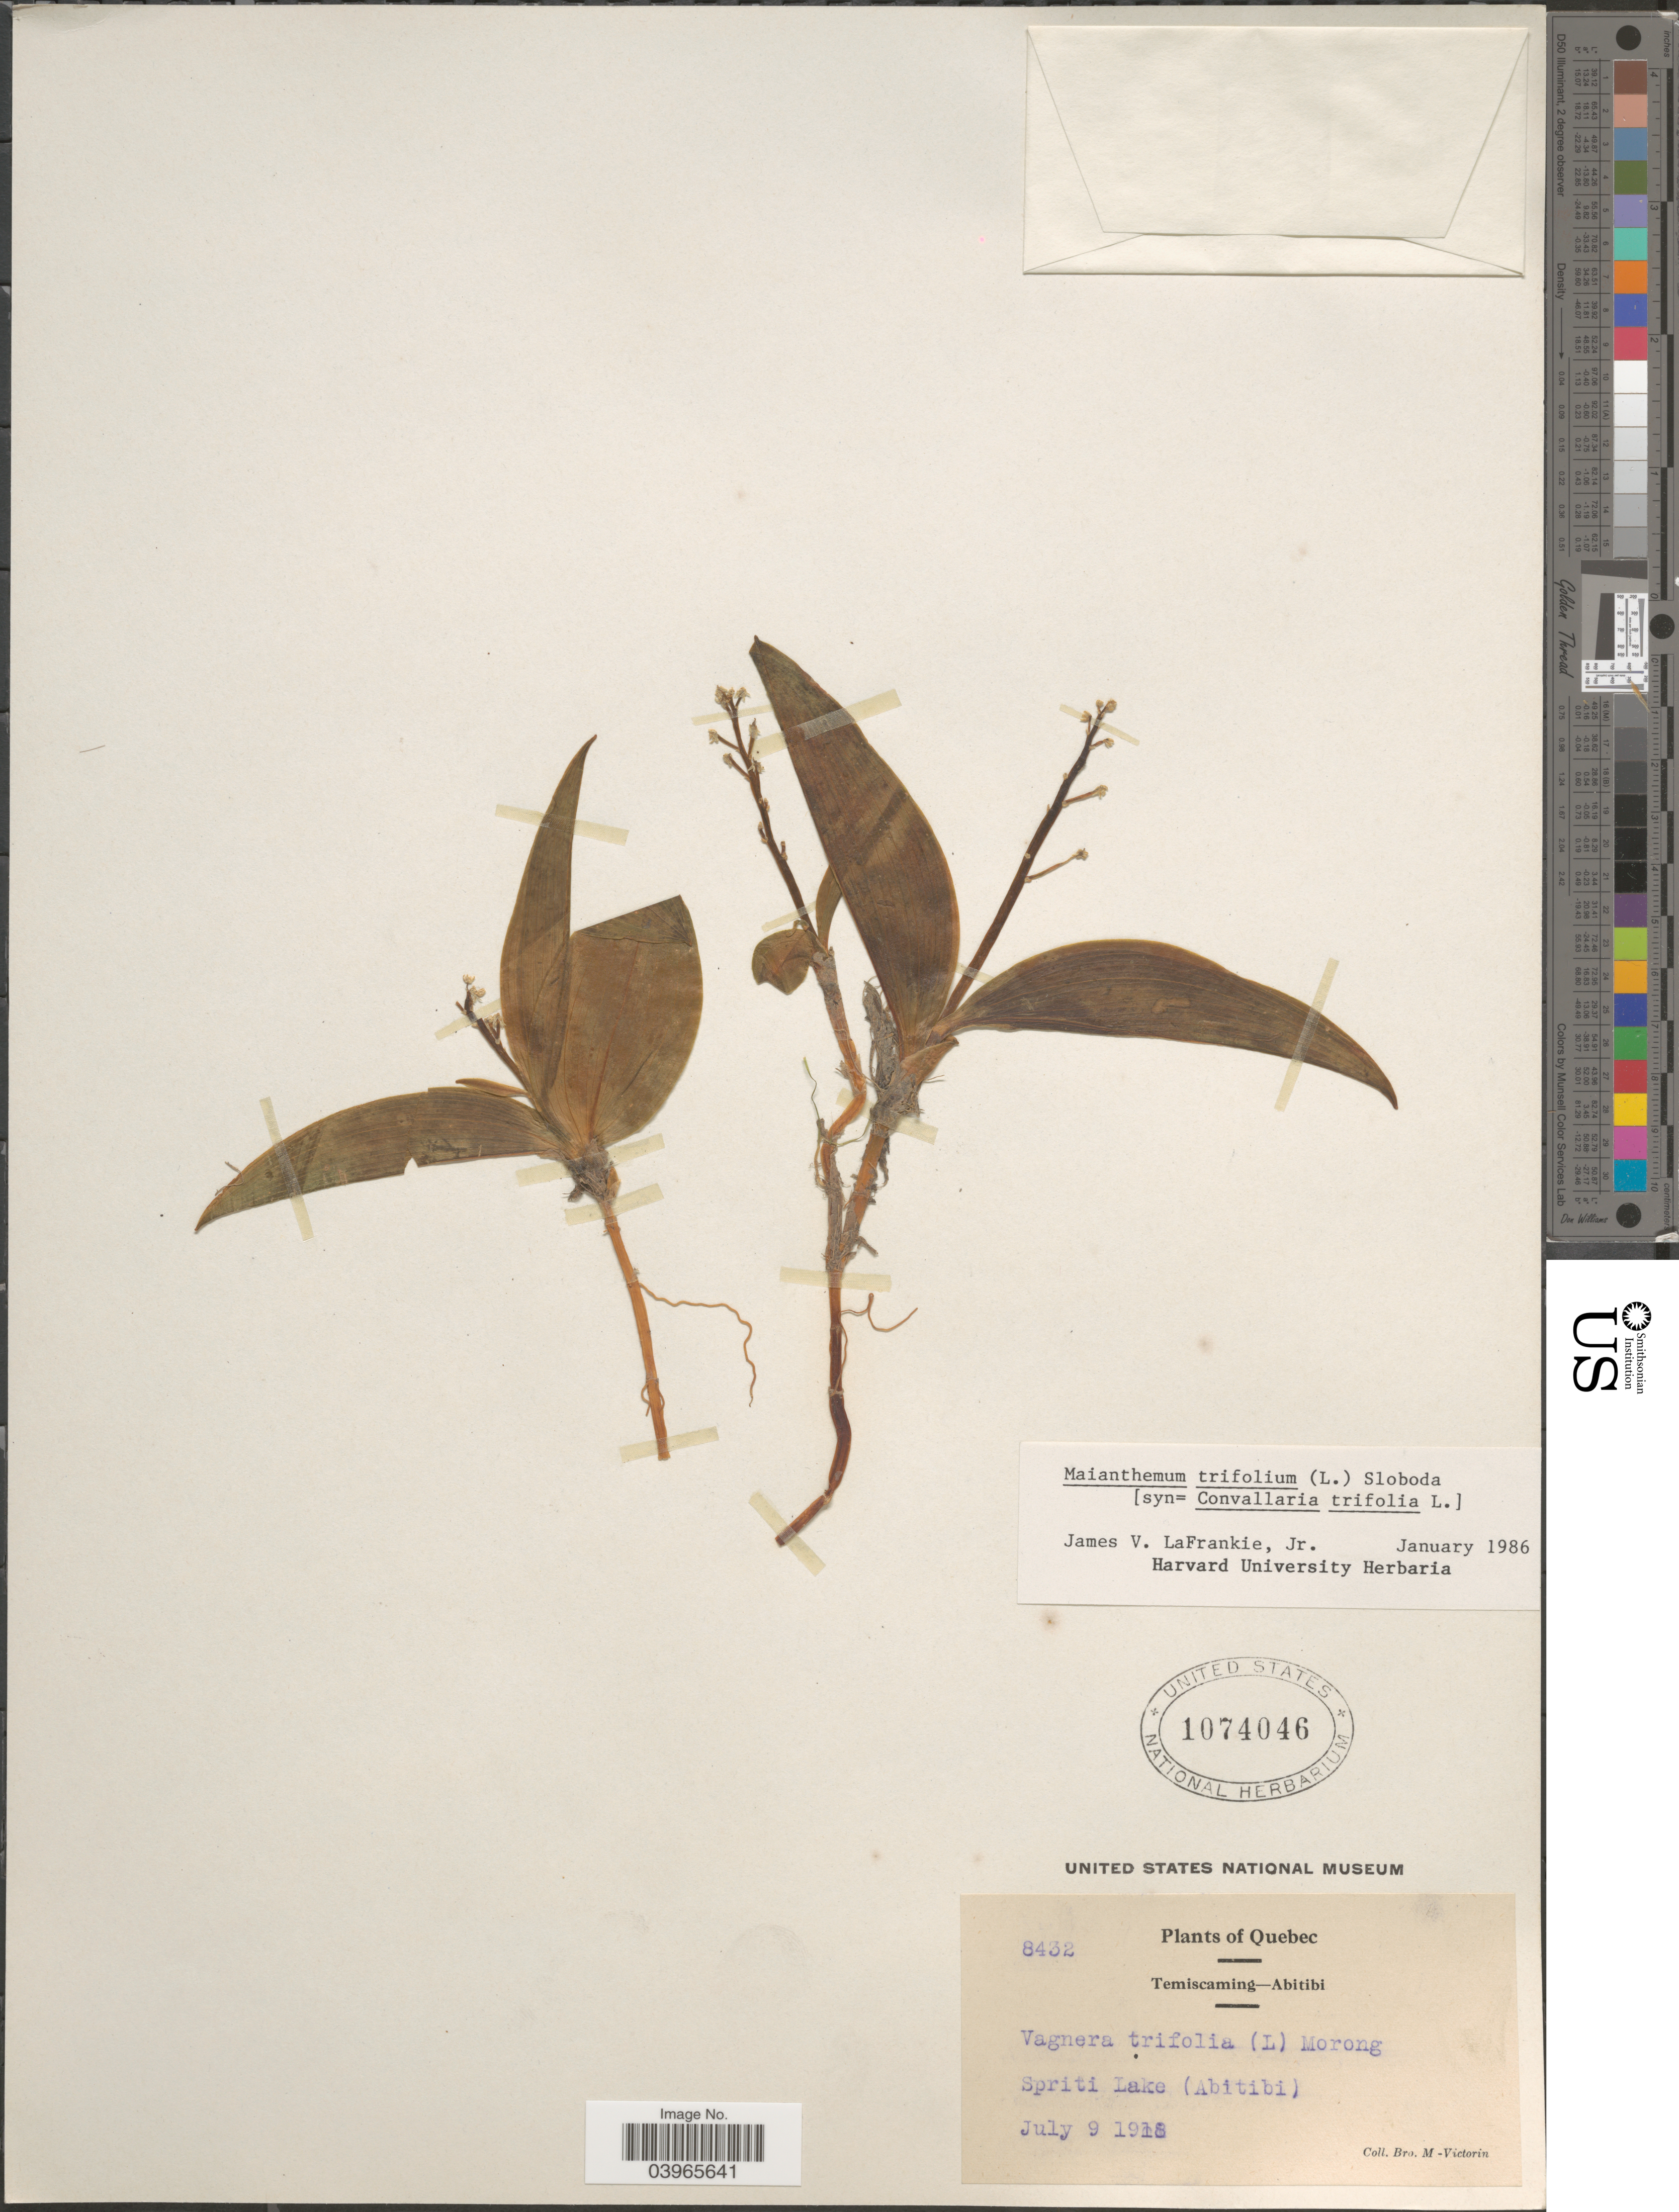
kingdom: Plantae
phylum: Tracheophyta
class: Liliopsida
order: Asparagales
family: Asparagaceae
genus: Maianthemum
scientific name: Maianthemum trifolium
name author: (L.) Sloboda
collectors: Fr. Marie-Victorin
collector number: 8432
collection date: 1918-07-09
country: Canada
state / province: Quebec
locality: Temiscaming-Abitibi. Spriti Lake (Abitibi).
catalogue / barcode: US 1074046